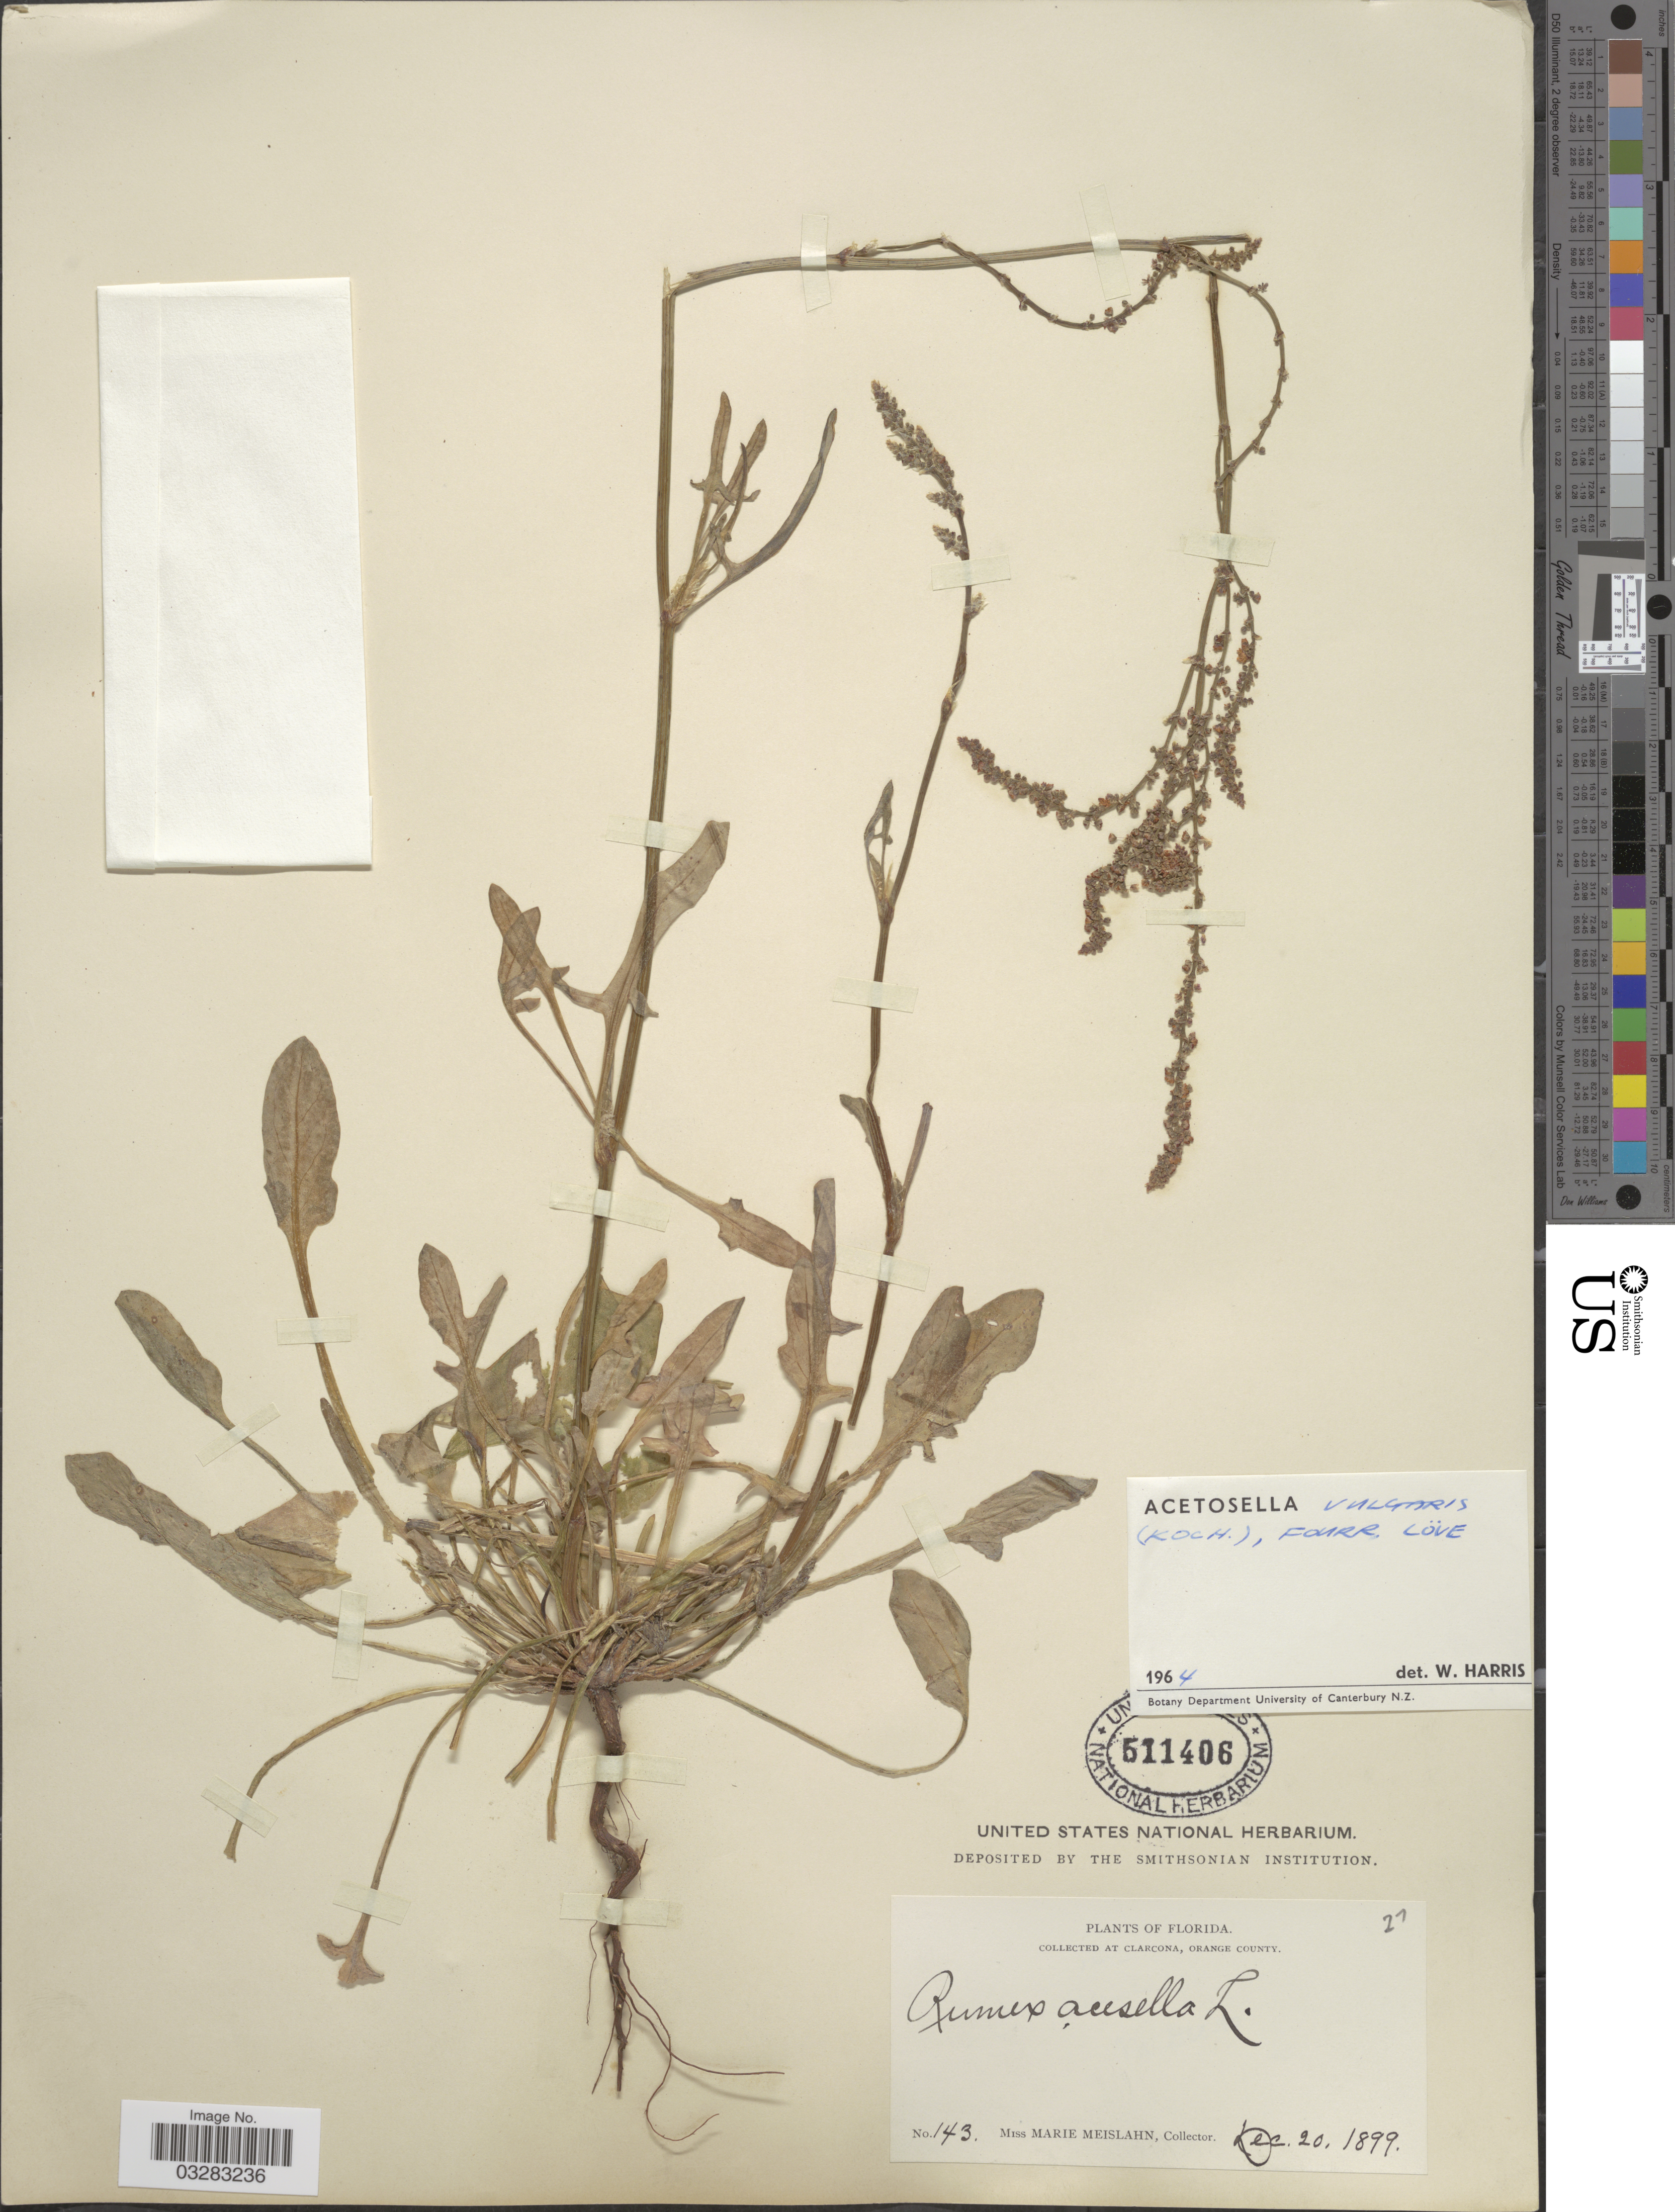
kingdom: Plantae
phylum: Tracheophyta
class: Magnoliopsida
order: Caryophyllales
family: Polygonaceae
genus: Rumex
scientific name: Rumex acetosella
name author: L.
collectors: M. Meislahn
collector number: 143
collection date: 1899-12-20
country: United States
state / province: Florida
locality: Clarcona, Orange County.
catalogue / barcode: US 511406